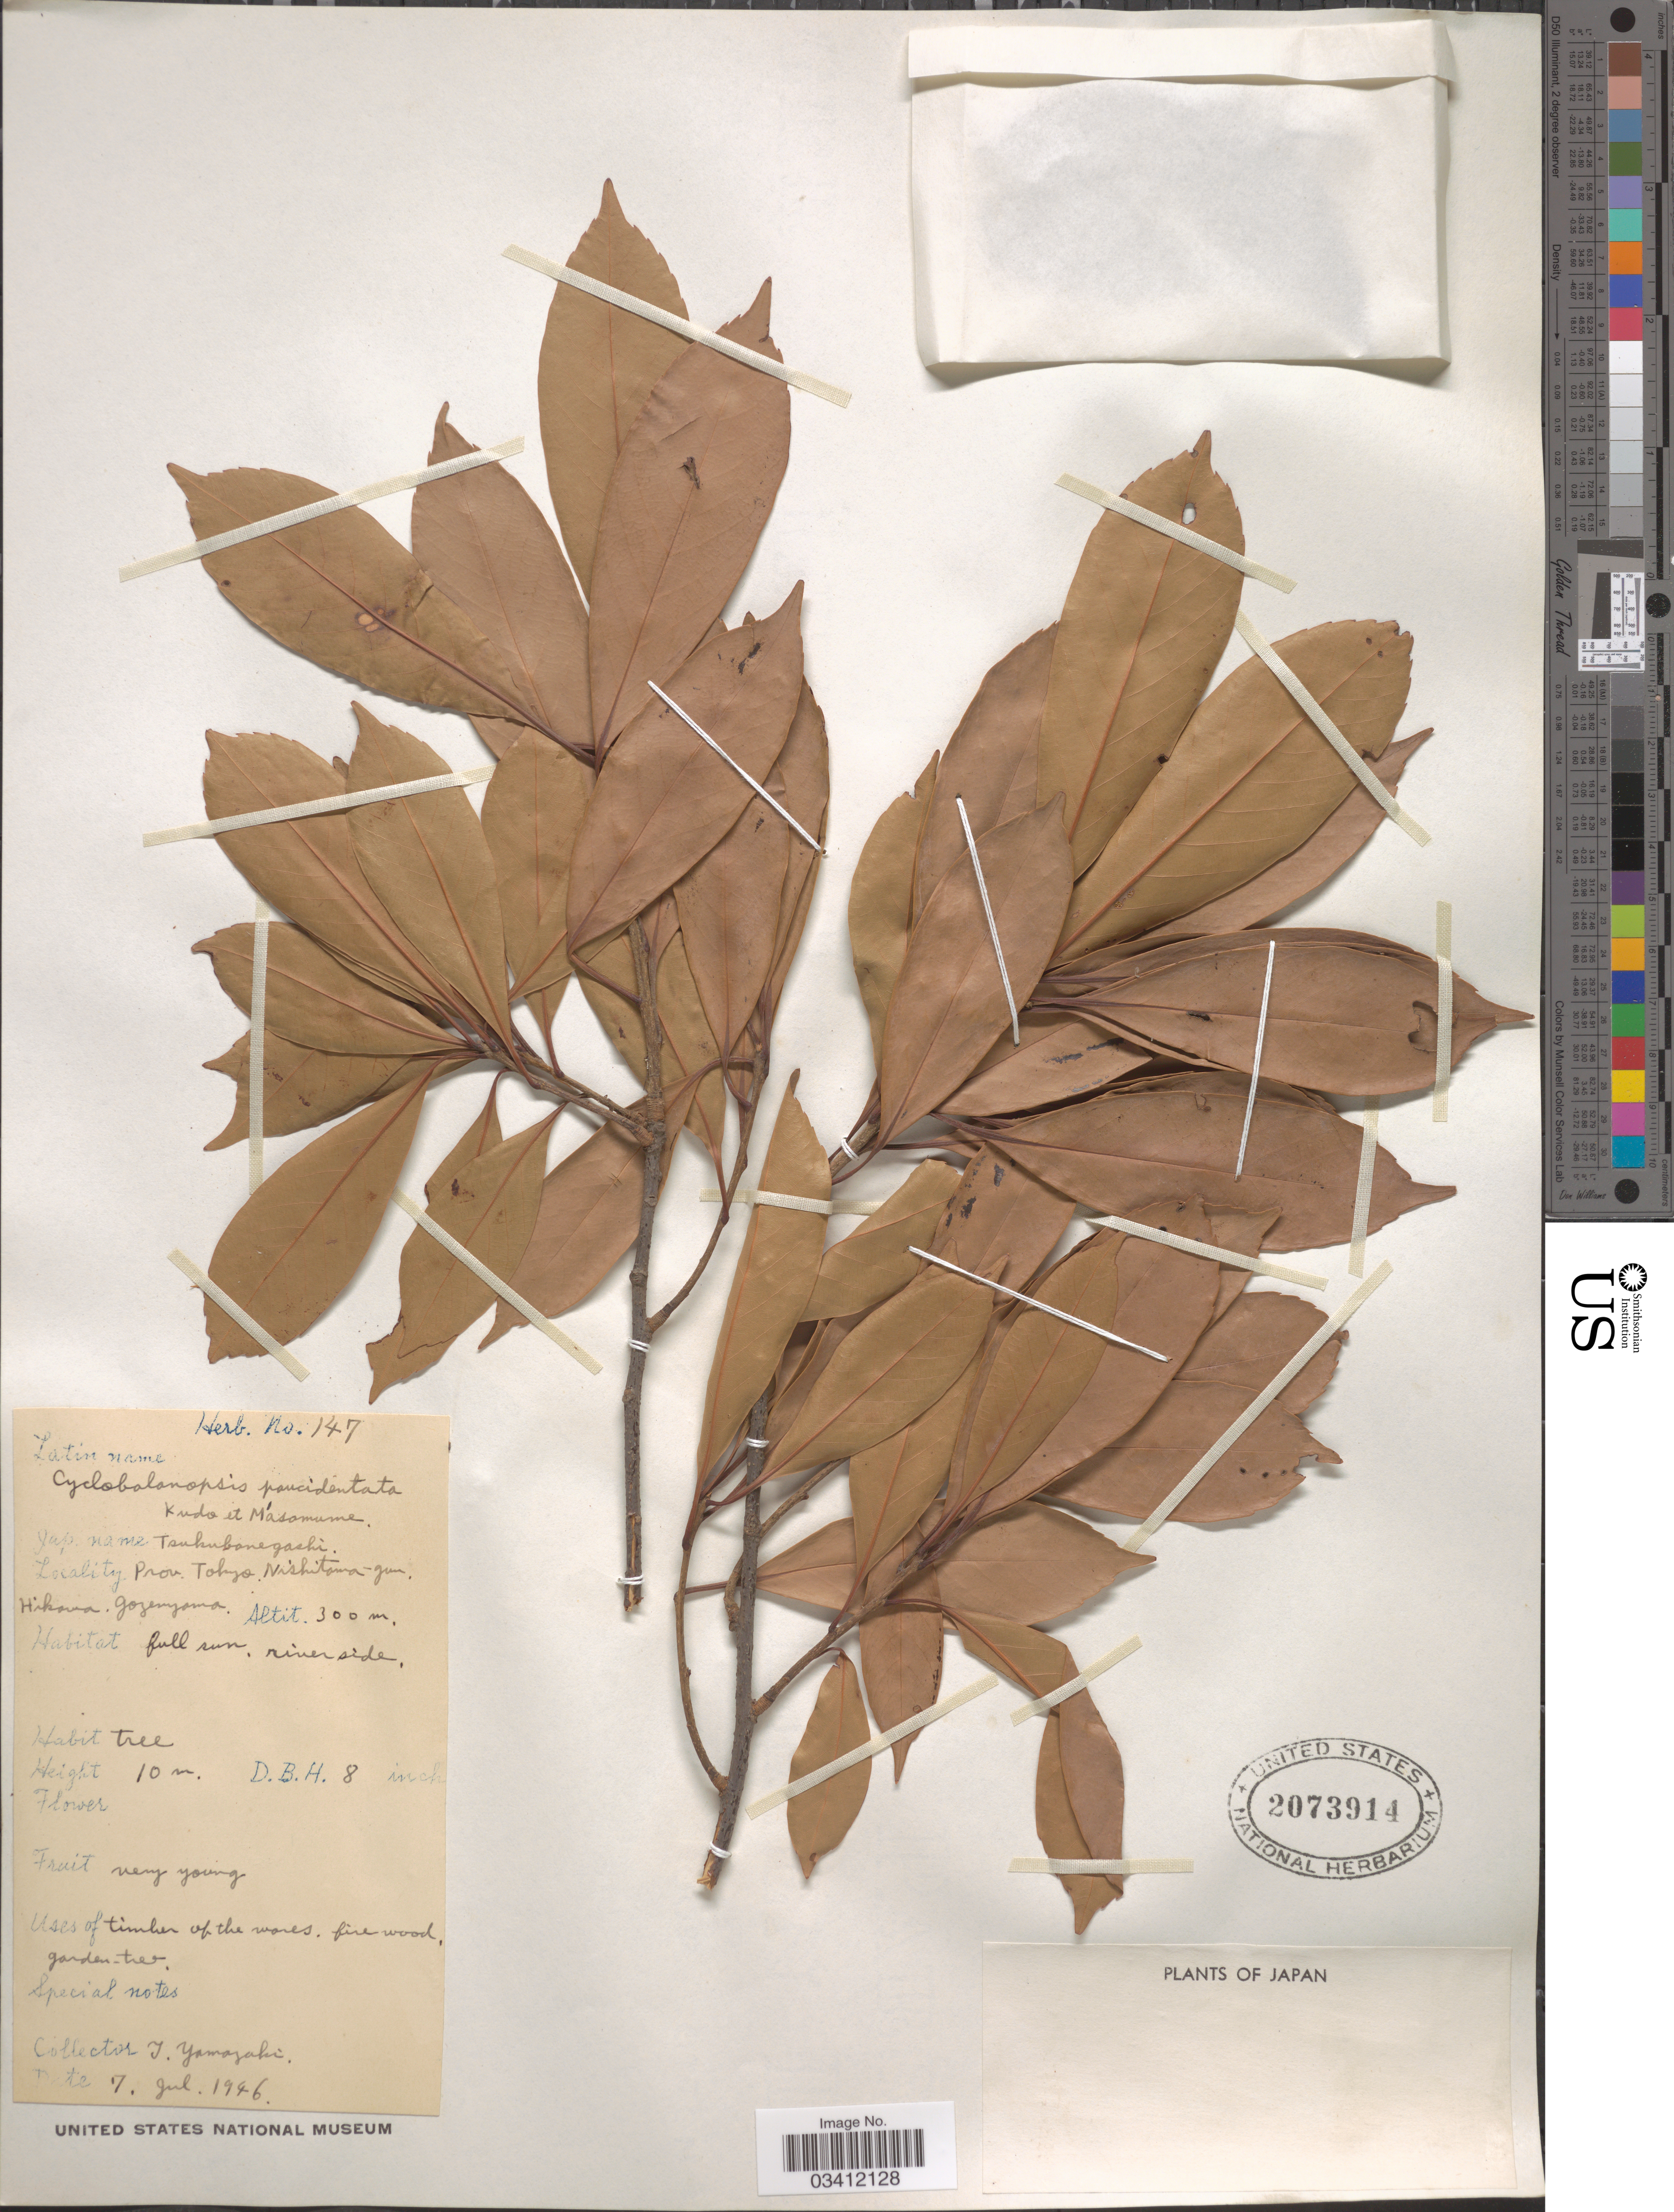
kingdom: Plantae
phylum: Tracheophyta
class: Magnoliopsida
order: Fagales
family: Fagaceae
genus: Quercus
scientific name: Quercus paucidentata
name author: Franch. ex Nakai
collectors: T. Yamazaki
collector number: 147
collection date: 1946-07-07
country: Japan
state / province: Tokyo, Federal City of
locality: Prov. Tokyo, Nishitawa-gun. Hikawa, Gozenyama.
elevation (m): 300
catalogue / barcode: US 2073914